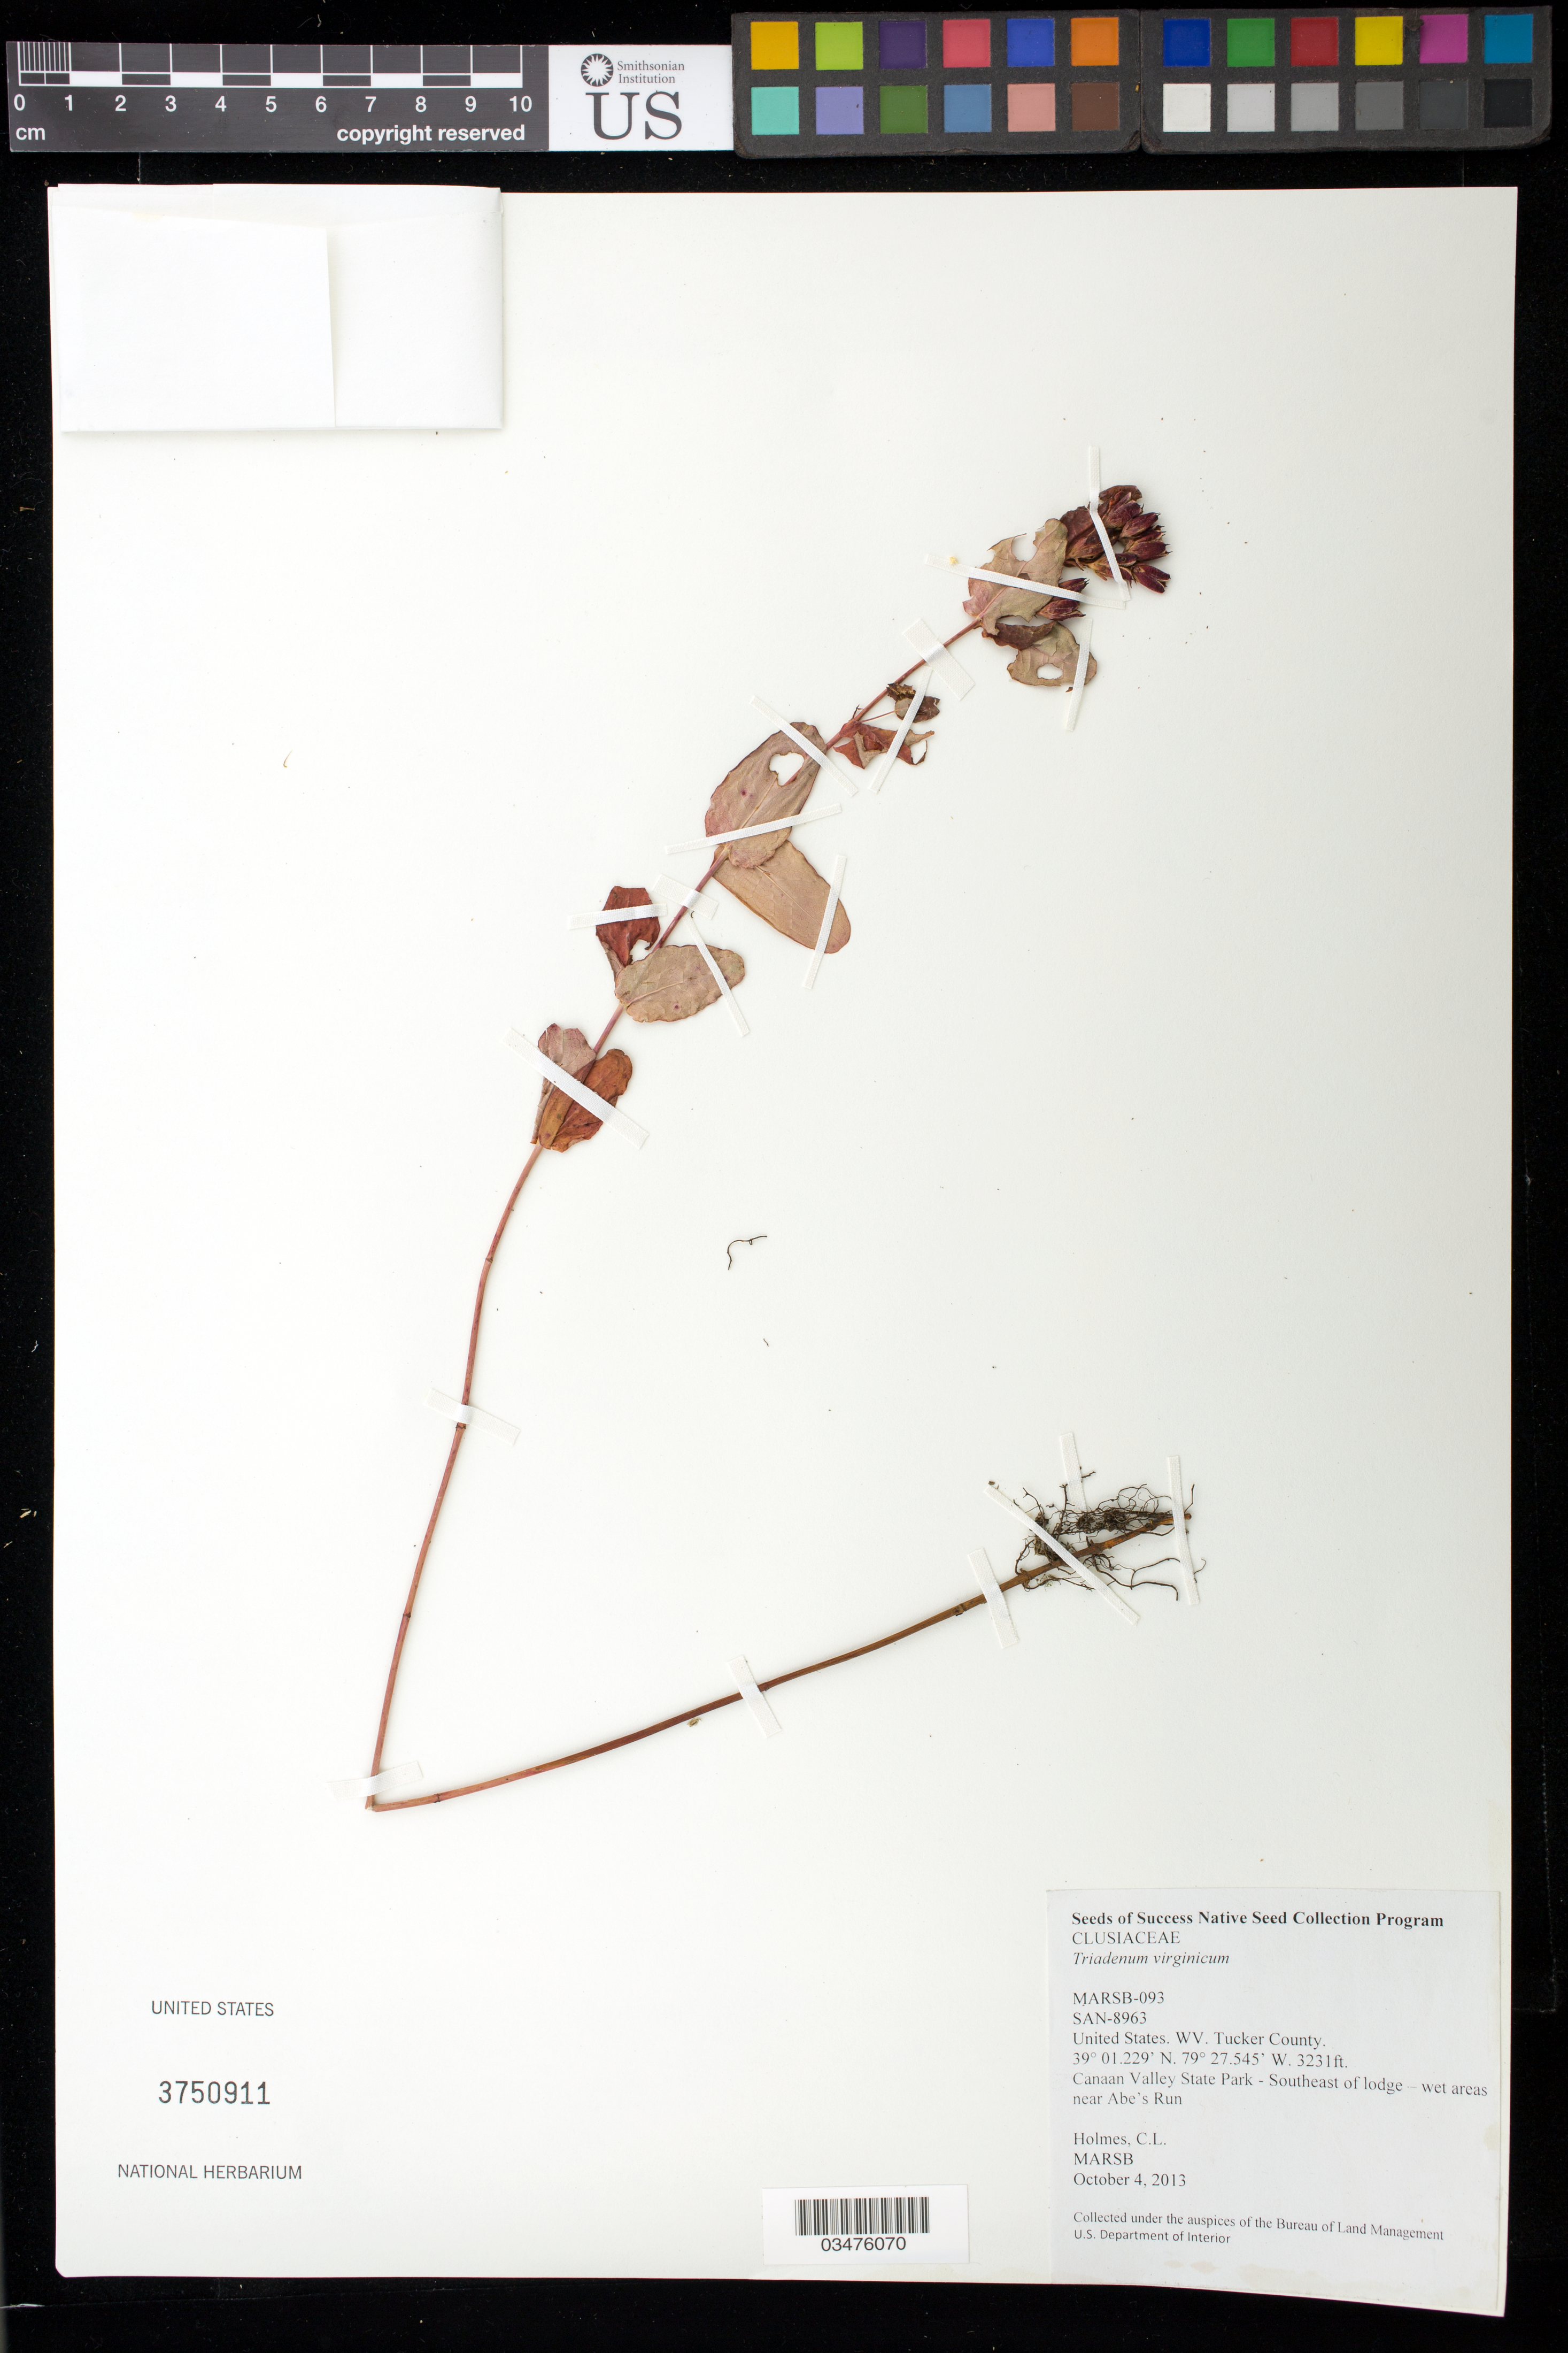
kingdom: Plantae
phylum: Tracheophyta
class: Magnoliopsida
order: Malpighiales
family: Hypericaceae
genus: Triadenum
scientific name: Triadenum virginicum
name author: (L.) Raf.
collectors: C. Holmes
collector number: MARSB-093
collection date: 2013-10-04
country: United States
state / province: West Virginia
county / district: Tucker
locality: Canaan Valley State Park-SE of lodge-wet areas near Abe's Run.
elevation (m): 98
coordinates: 39 01.229 N, 79 27.545 W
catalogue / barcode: US 3750911